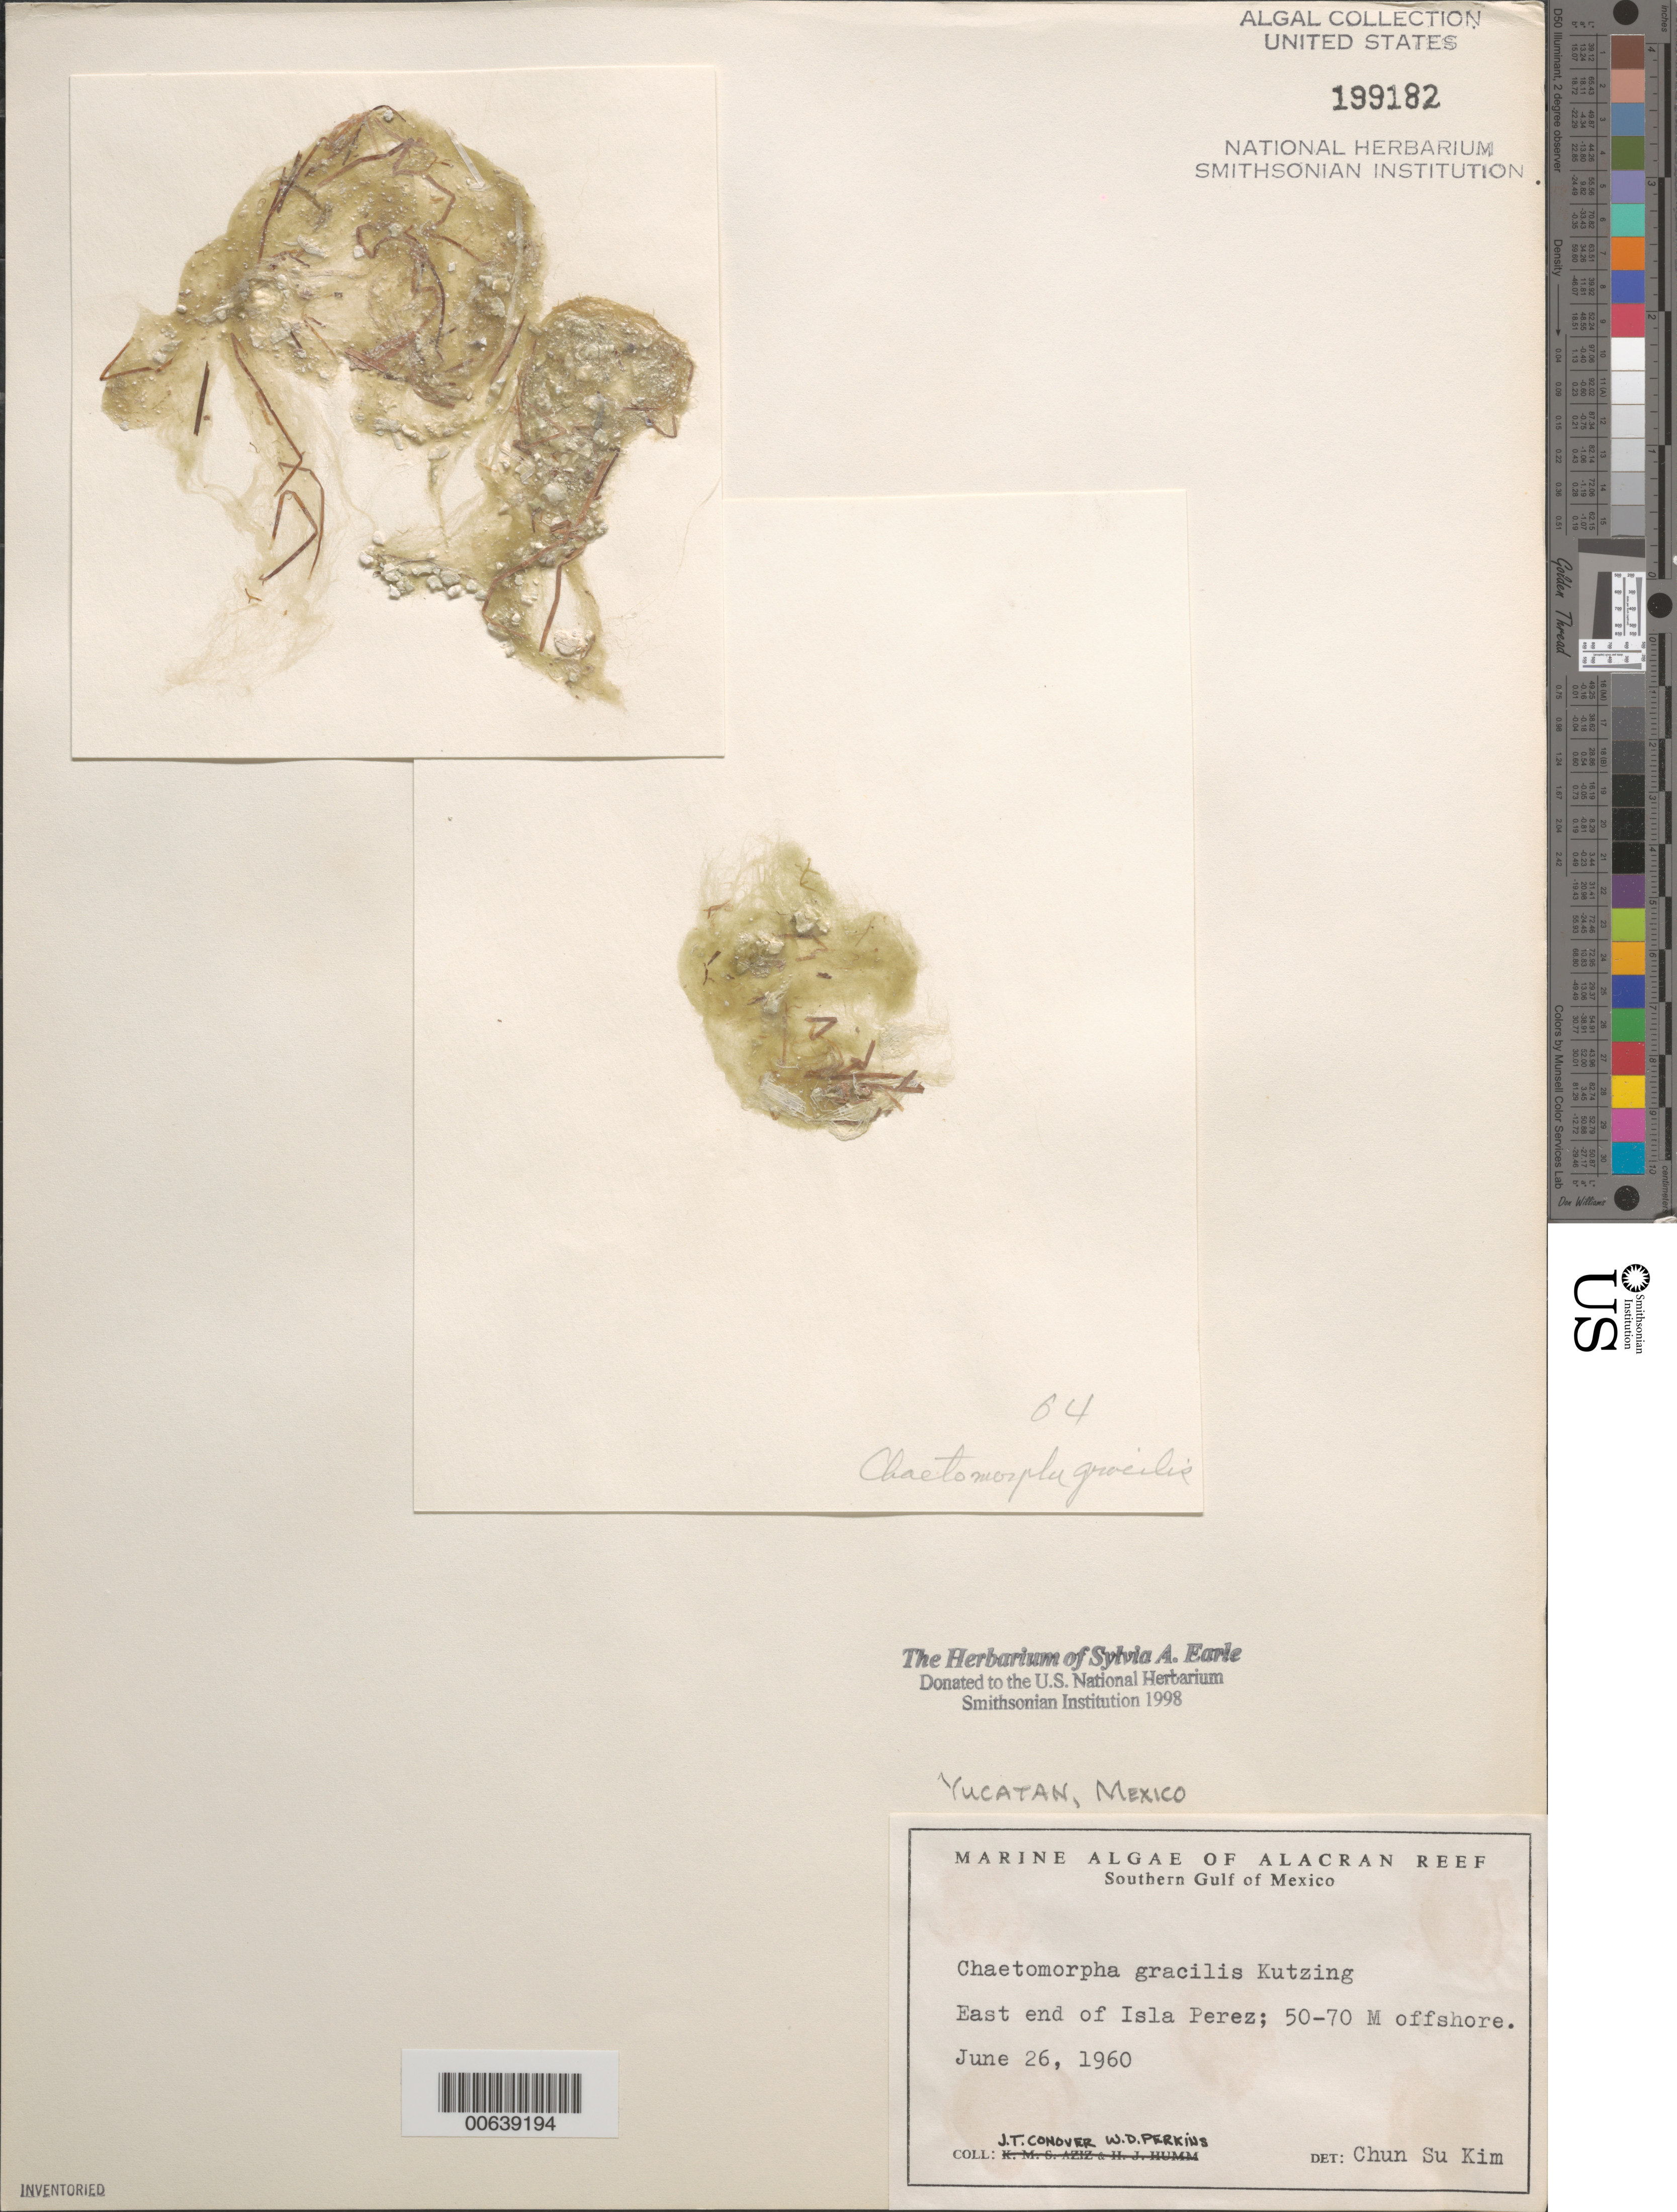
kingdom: Plantae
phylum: Chlorophyta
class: Ulvophyceae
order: Cladophorales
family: Cladophoraceae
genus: Chaetomorpha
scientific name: Chaetomorpha gracilis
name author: Kütz.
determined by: Kim, Chun Su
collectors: J. T. Conover & W. D. Perkins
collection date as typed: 26 Jun 1960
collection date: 1960-06-26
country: Mexico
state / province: Yucatan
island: Isla Perez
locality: Alacran Reef, southern Gulf of Mexico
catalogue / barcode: US 199182